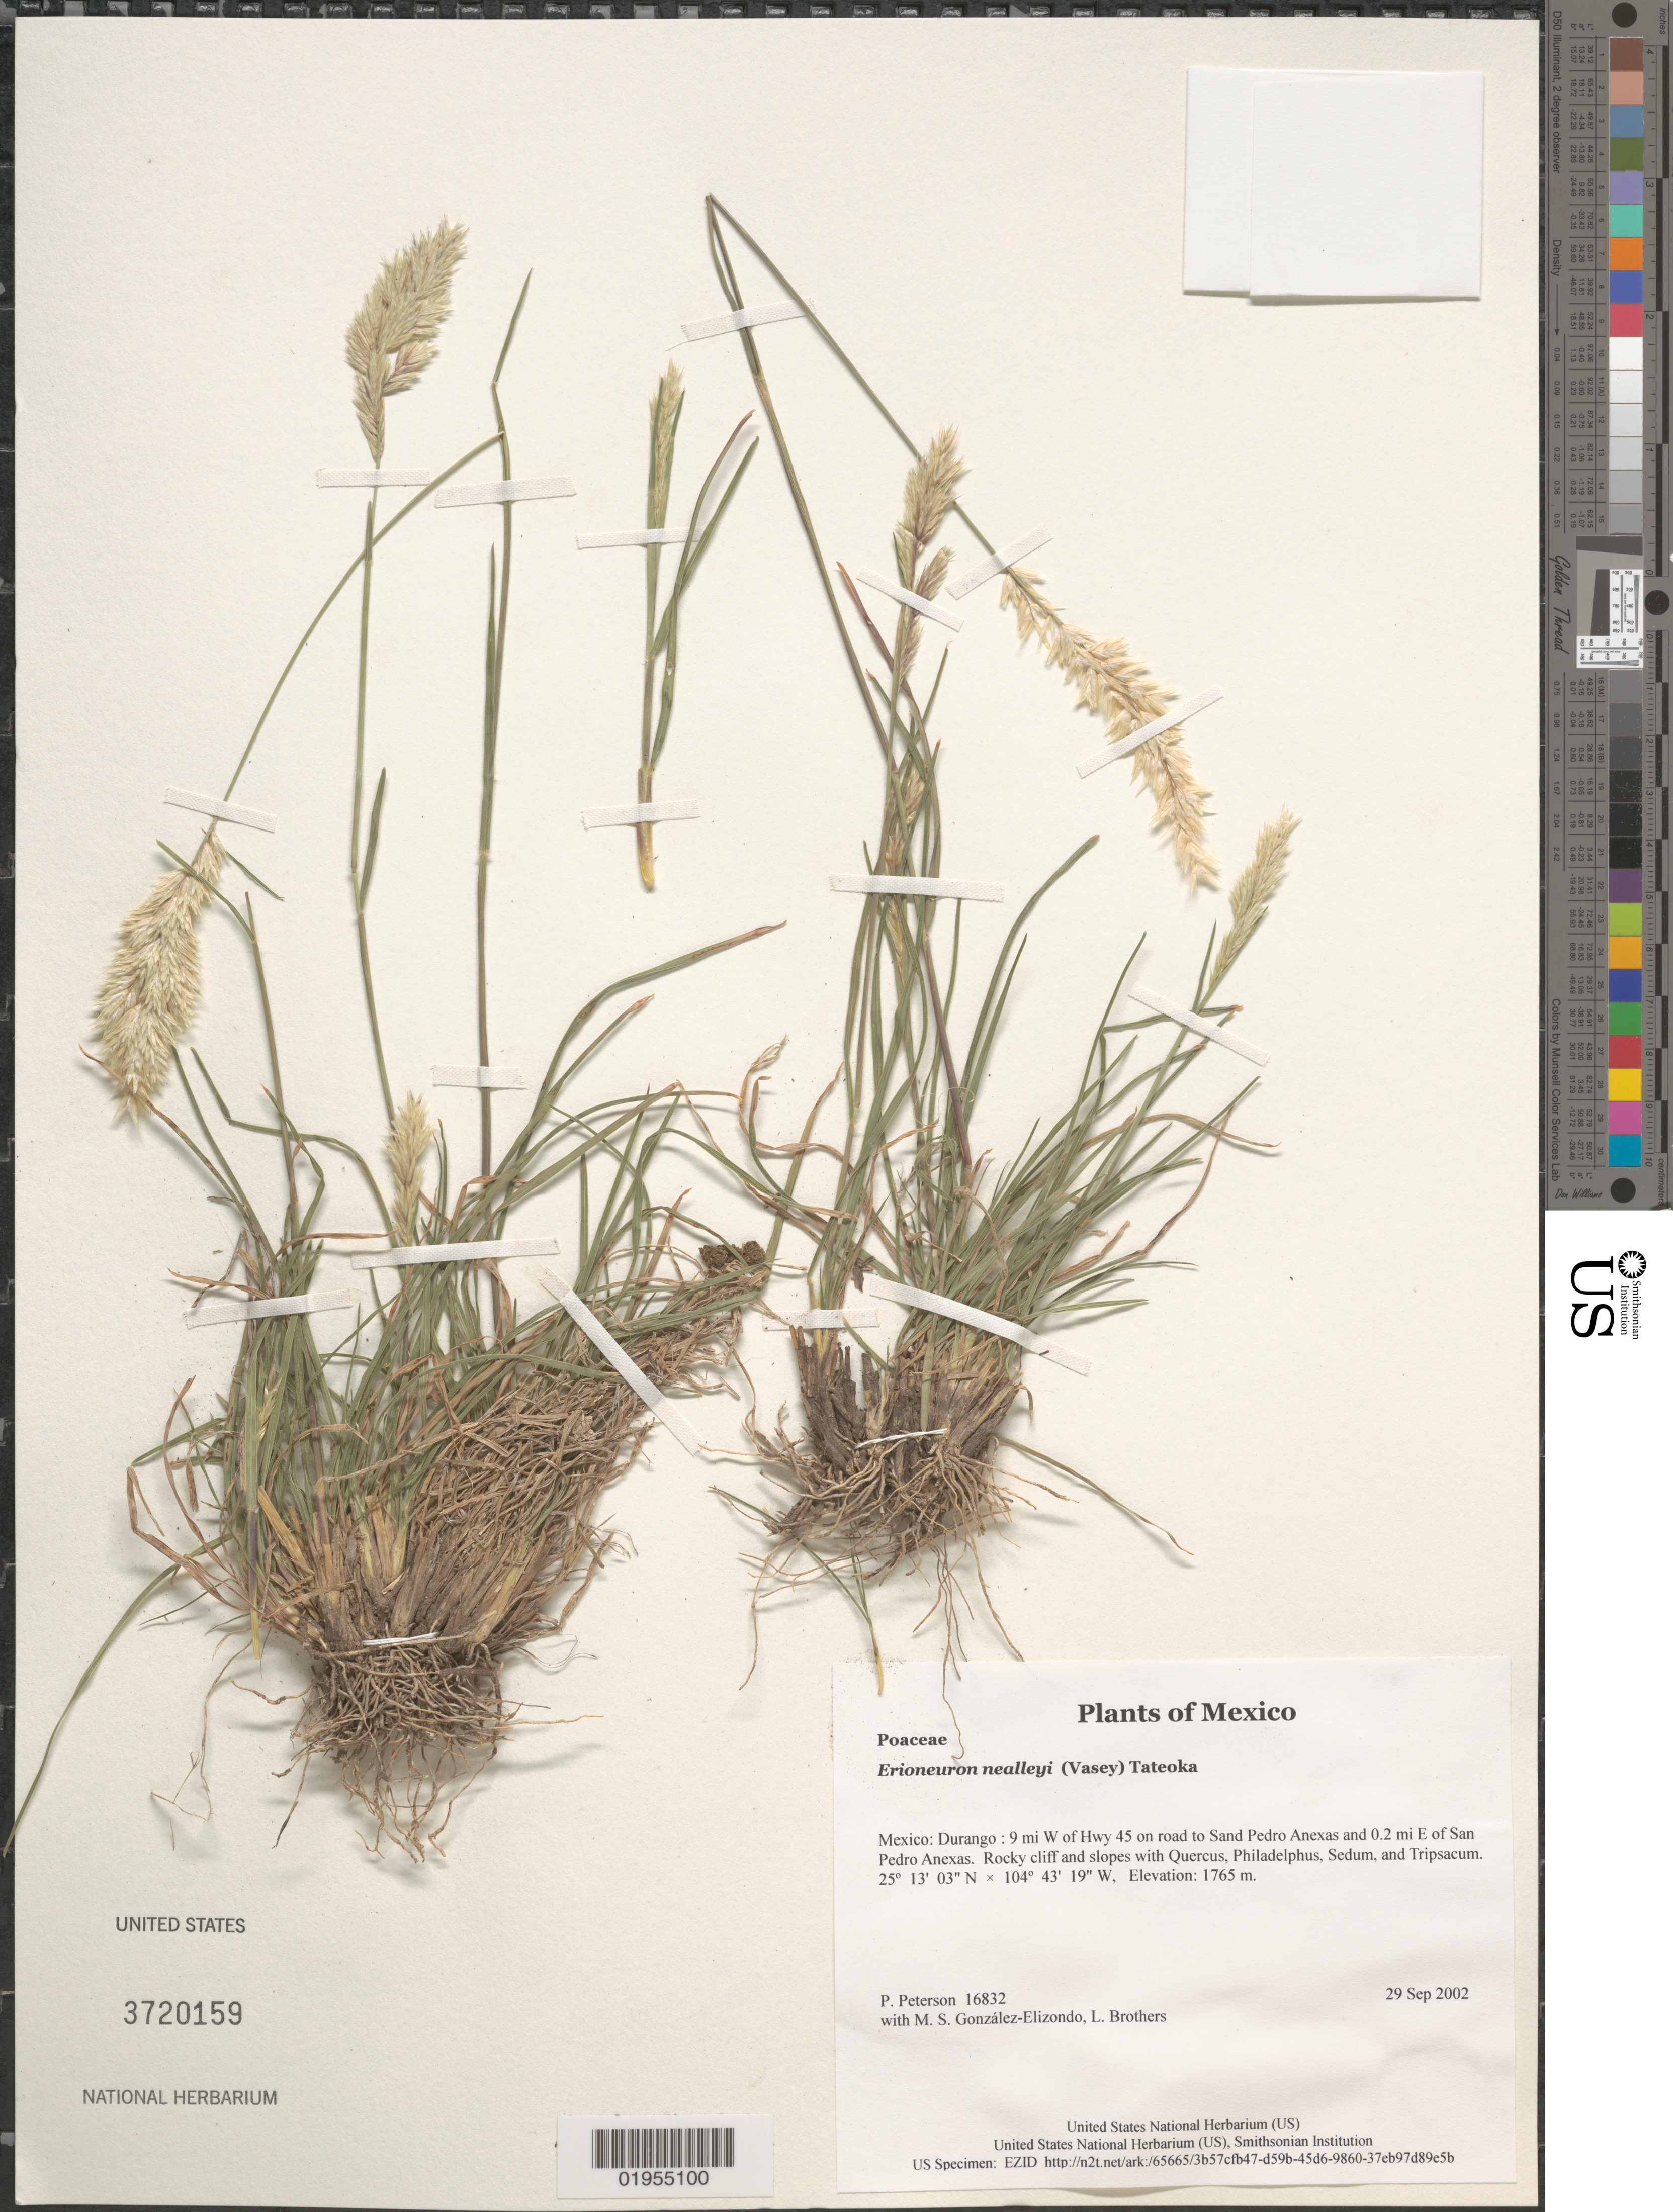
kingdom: Plantae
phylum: Tracheophyta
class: Liliopsida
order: Poales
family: Poaceae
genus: Erioneuron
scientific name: Erioneuron nealleyi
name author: (Vasey) Tateoka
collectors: P. M. Peterson, M. S. González-Elizondo & L. E. Brothers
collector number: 16832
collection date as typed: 29 Sep 2002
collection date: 2002-09-29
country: Mexico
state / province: Durango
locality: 9 mi W of Hwy 45 on road to Sand Pedro Anexas and 0.2 mi E of San Pedro Anexas. Rocky cliff and slopes with Quercus, Philadelphus, Sedum, and Tripsacum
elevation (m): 1765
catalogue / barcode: US 3720159